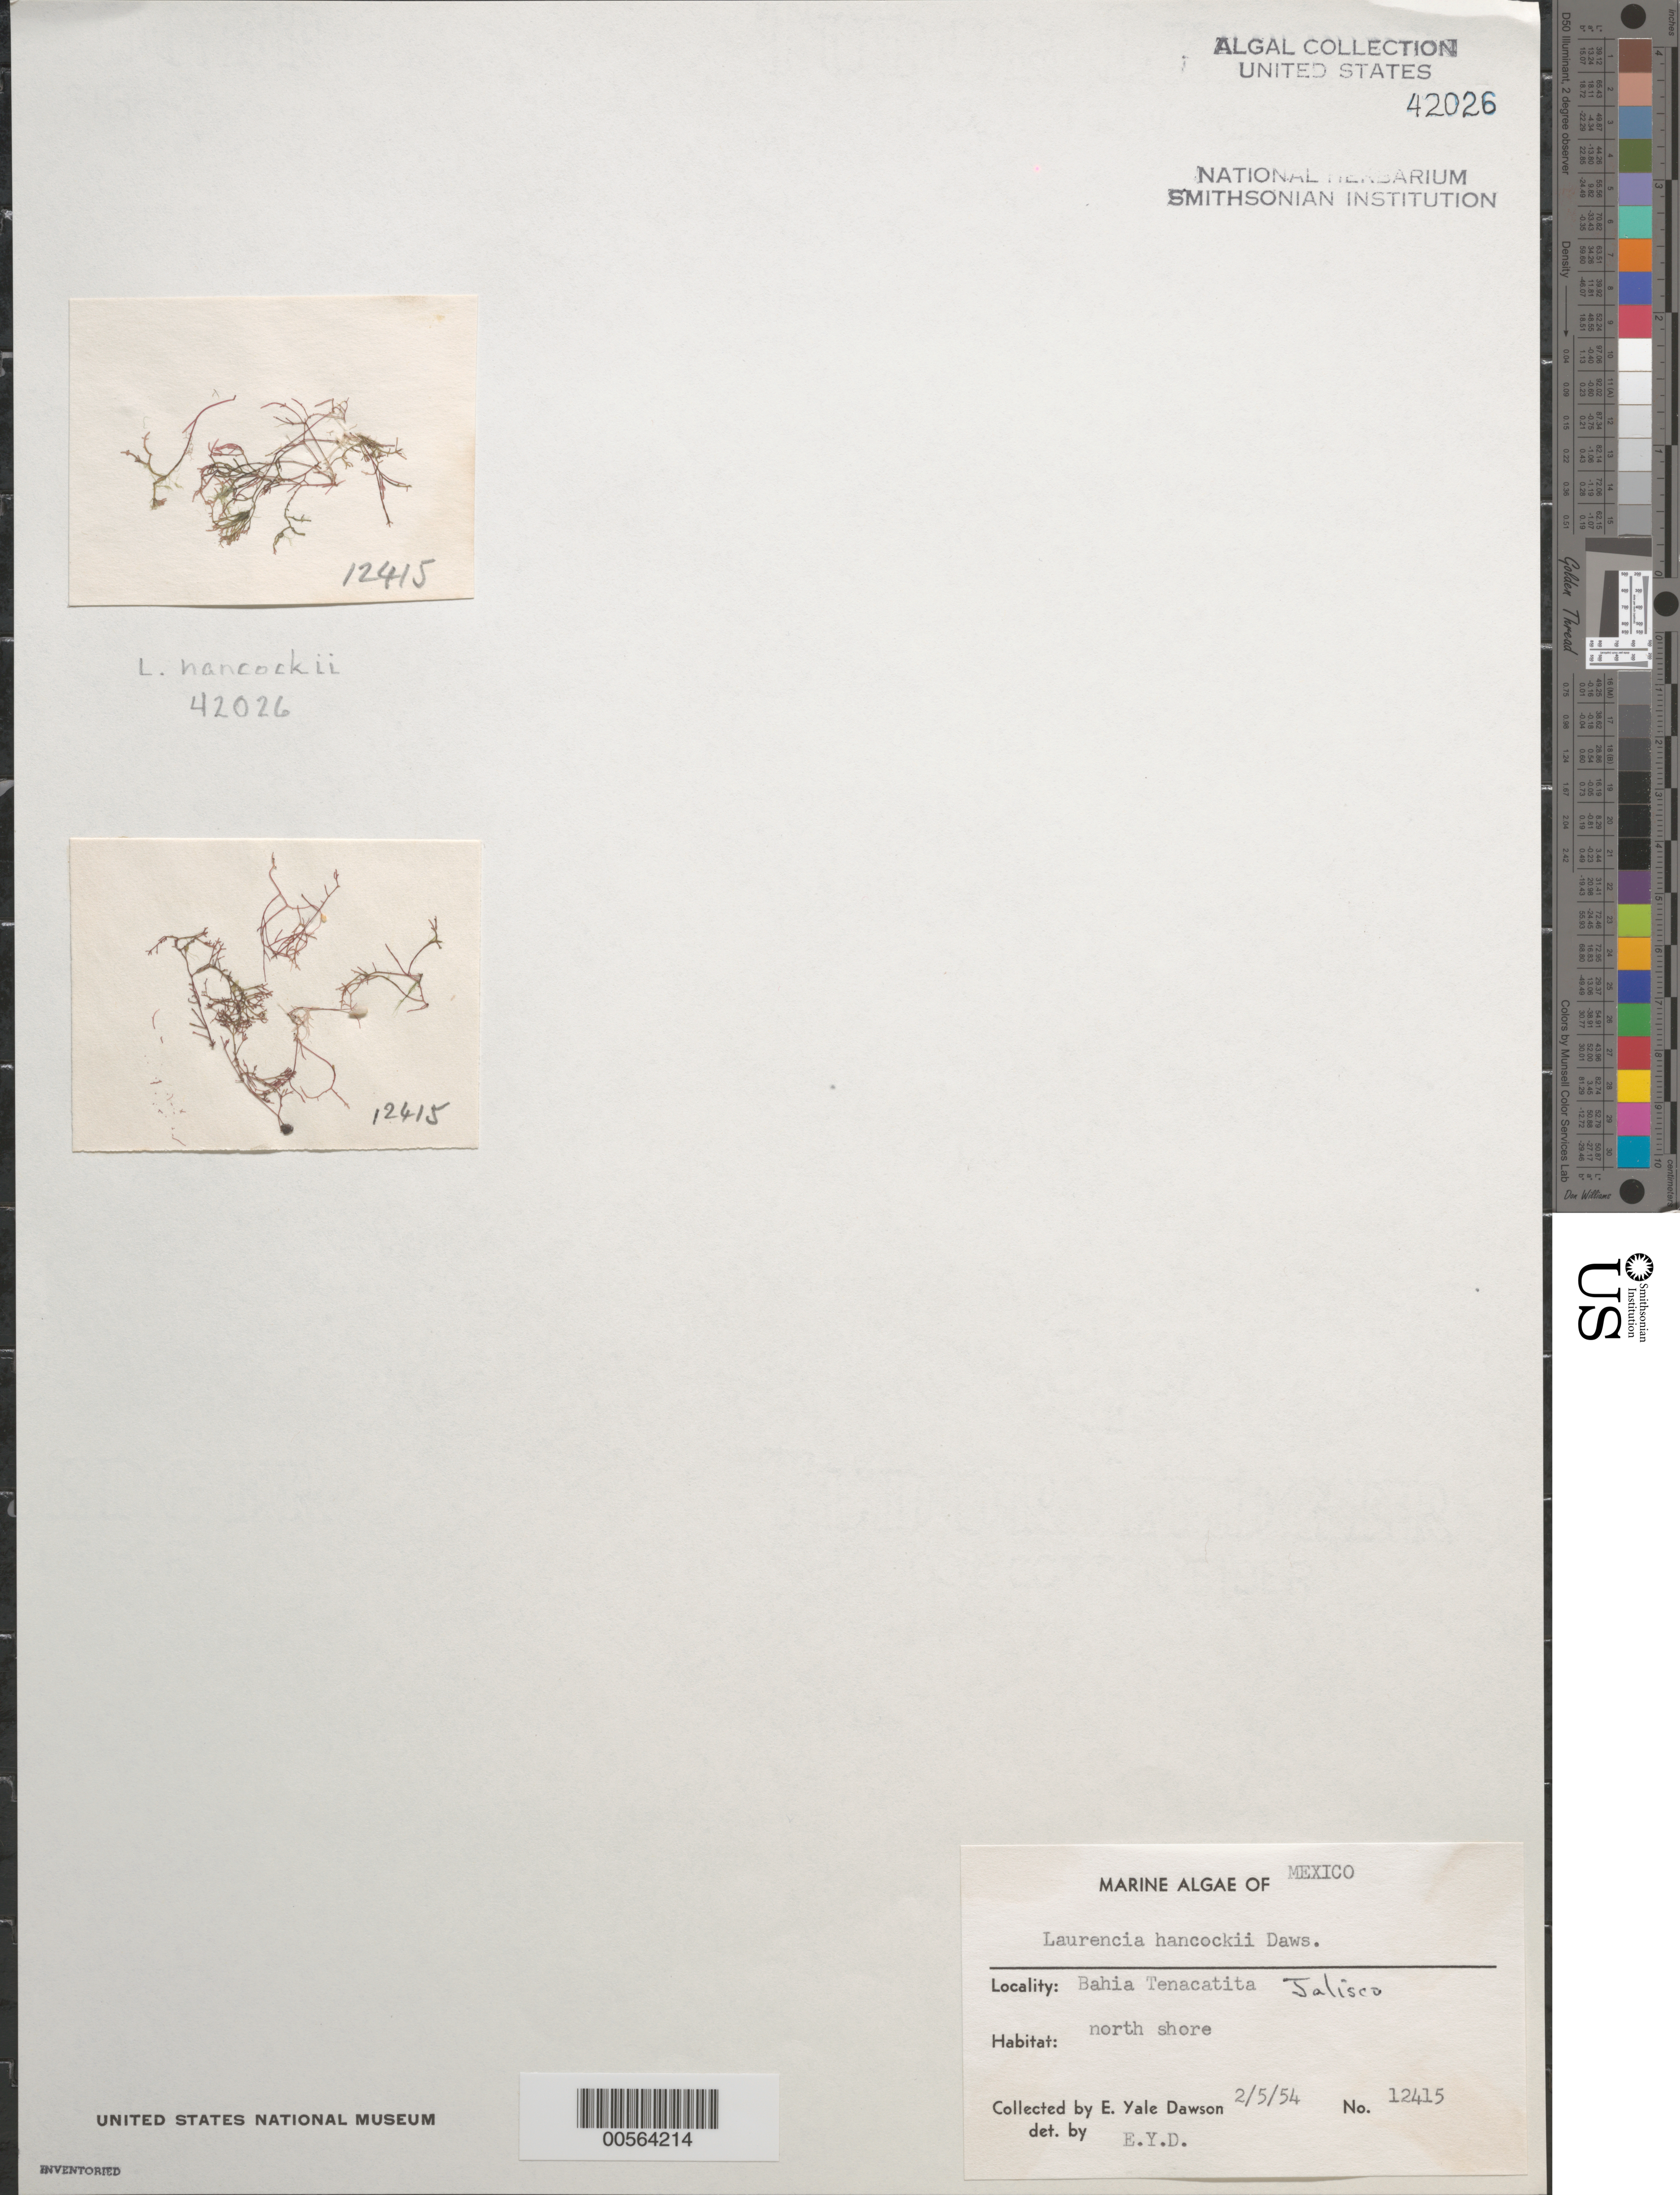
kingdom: Plantae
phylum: Rhodophyta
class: Florideophyceae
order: Ceramiales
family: Rhodomelaceae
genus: Laurencia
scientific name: Laurencia hancockii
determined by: Dawson, E. Y.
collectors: E. Y. Dawson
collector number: EYD 12415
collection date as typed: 05 Feb 1954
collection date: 1954-02-05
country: Mexico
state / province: Jalisco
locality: Bahia Tenacatita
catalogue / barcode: US 42026